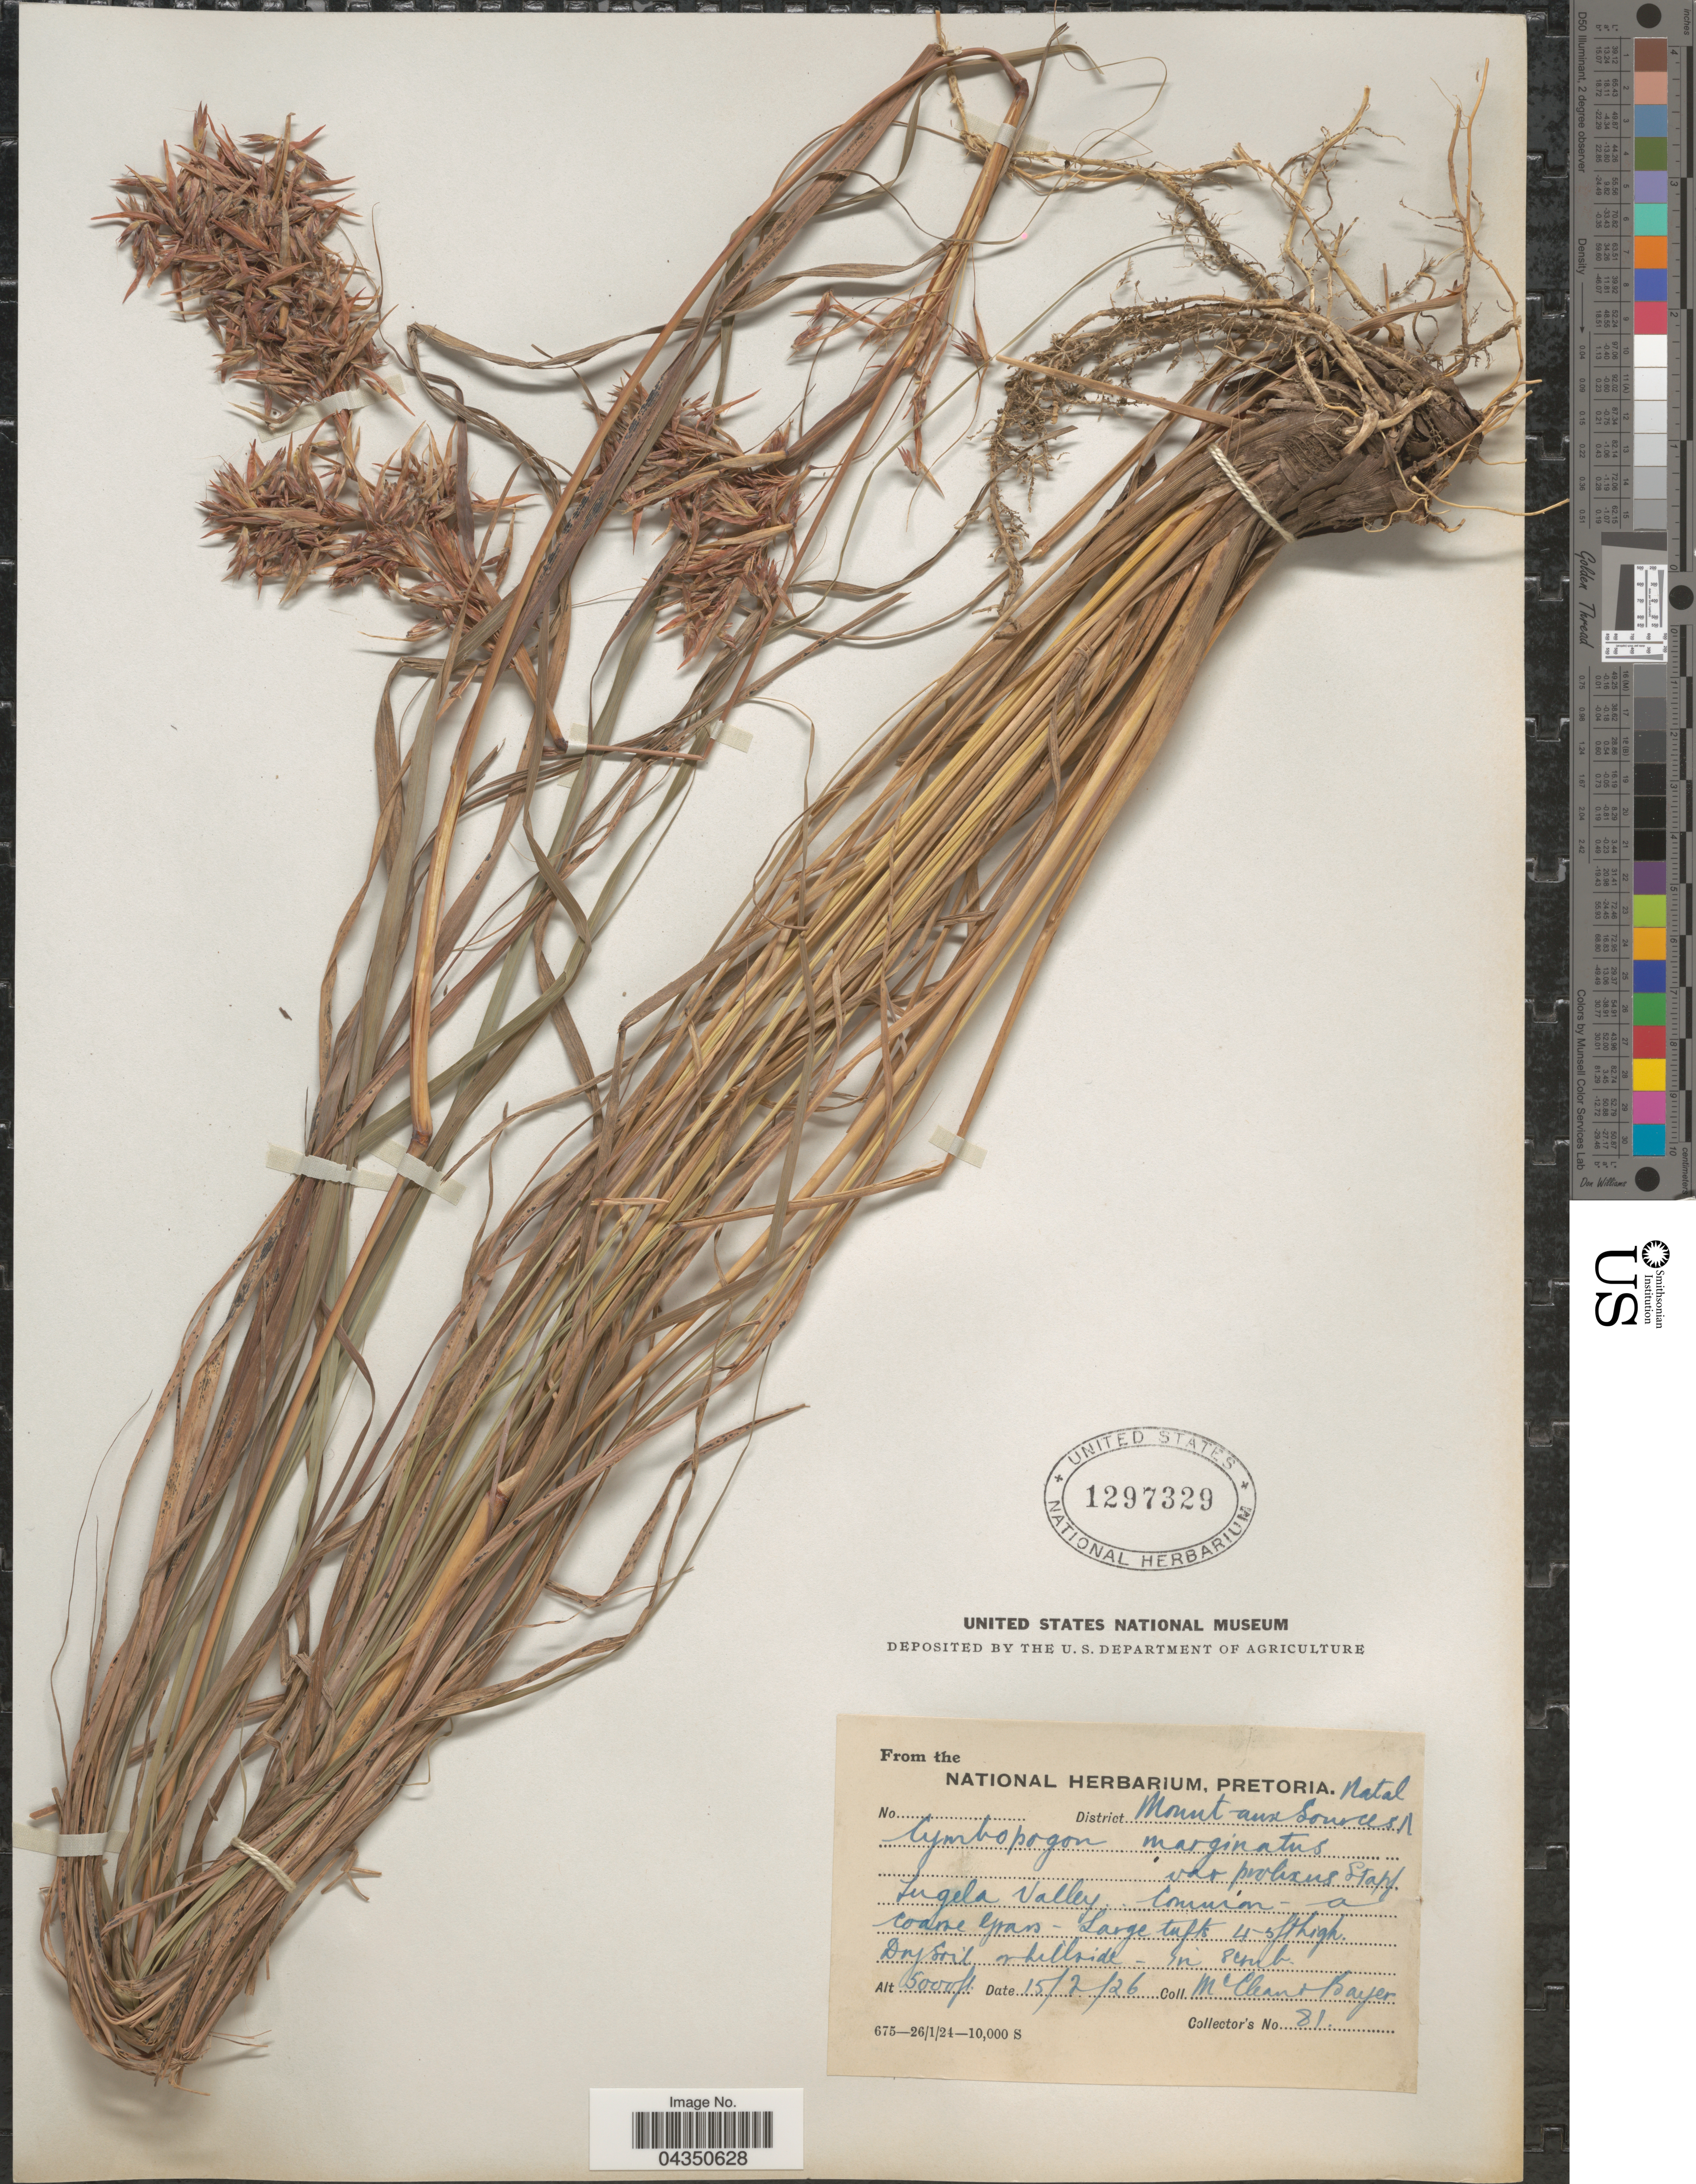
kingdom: Plantae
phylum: Tracheophyta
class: Liliopsida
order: Poales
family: Poaceae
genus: Cymbopogon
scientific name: Cymbopogon nardus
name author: (L.) Rendle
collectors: McClean & Bayer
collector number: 81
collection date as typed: Transcribed d/m/y: 15/2/26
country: South Africa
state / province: KwaZulu-Natal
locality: Natal. District Mount aux Sources. Tugela Valley.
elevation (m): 1524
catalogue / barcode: US 1297329